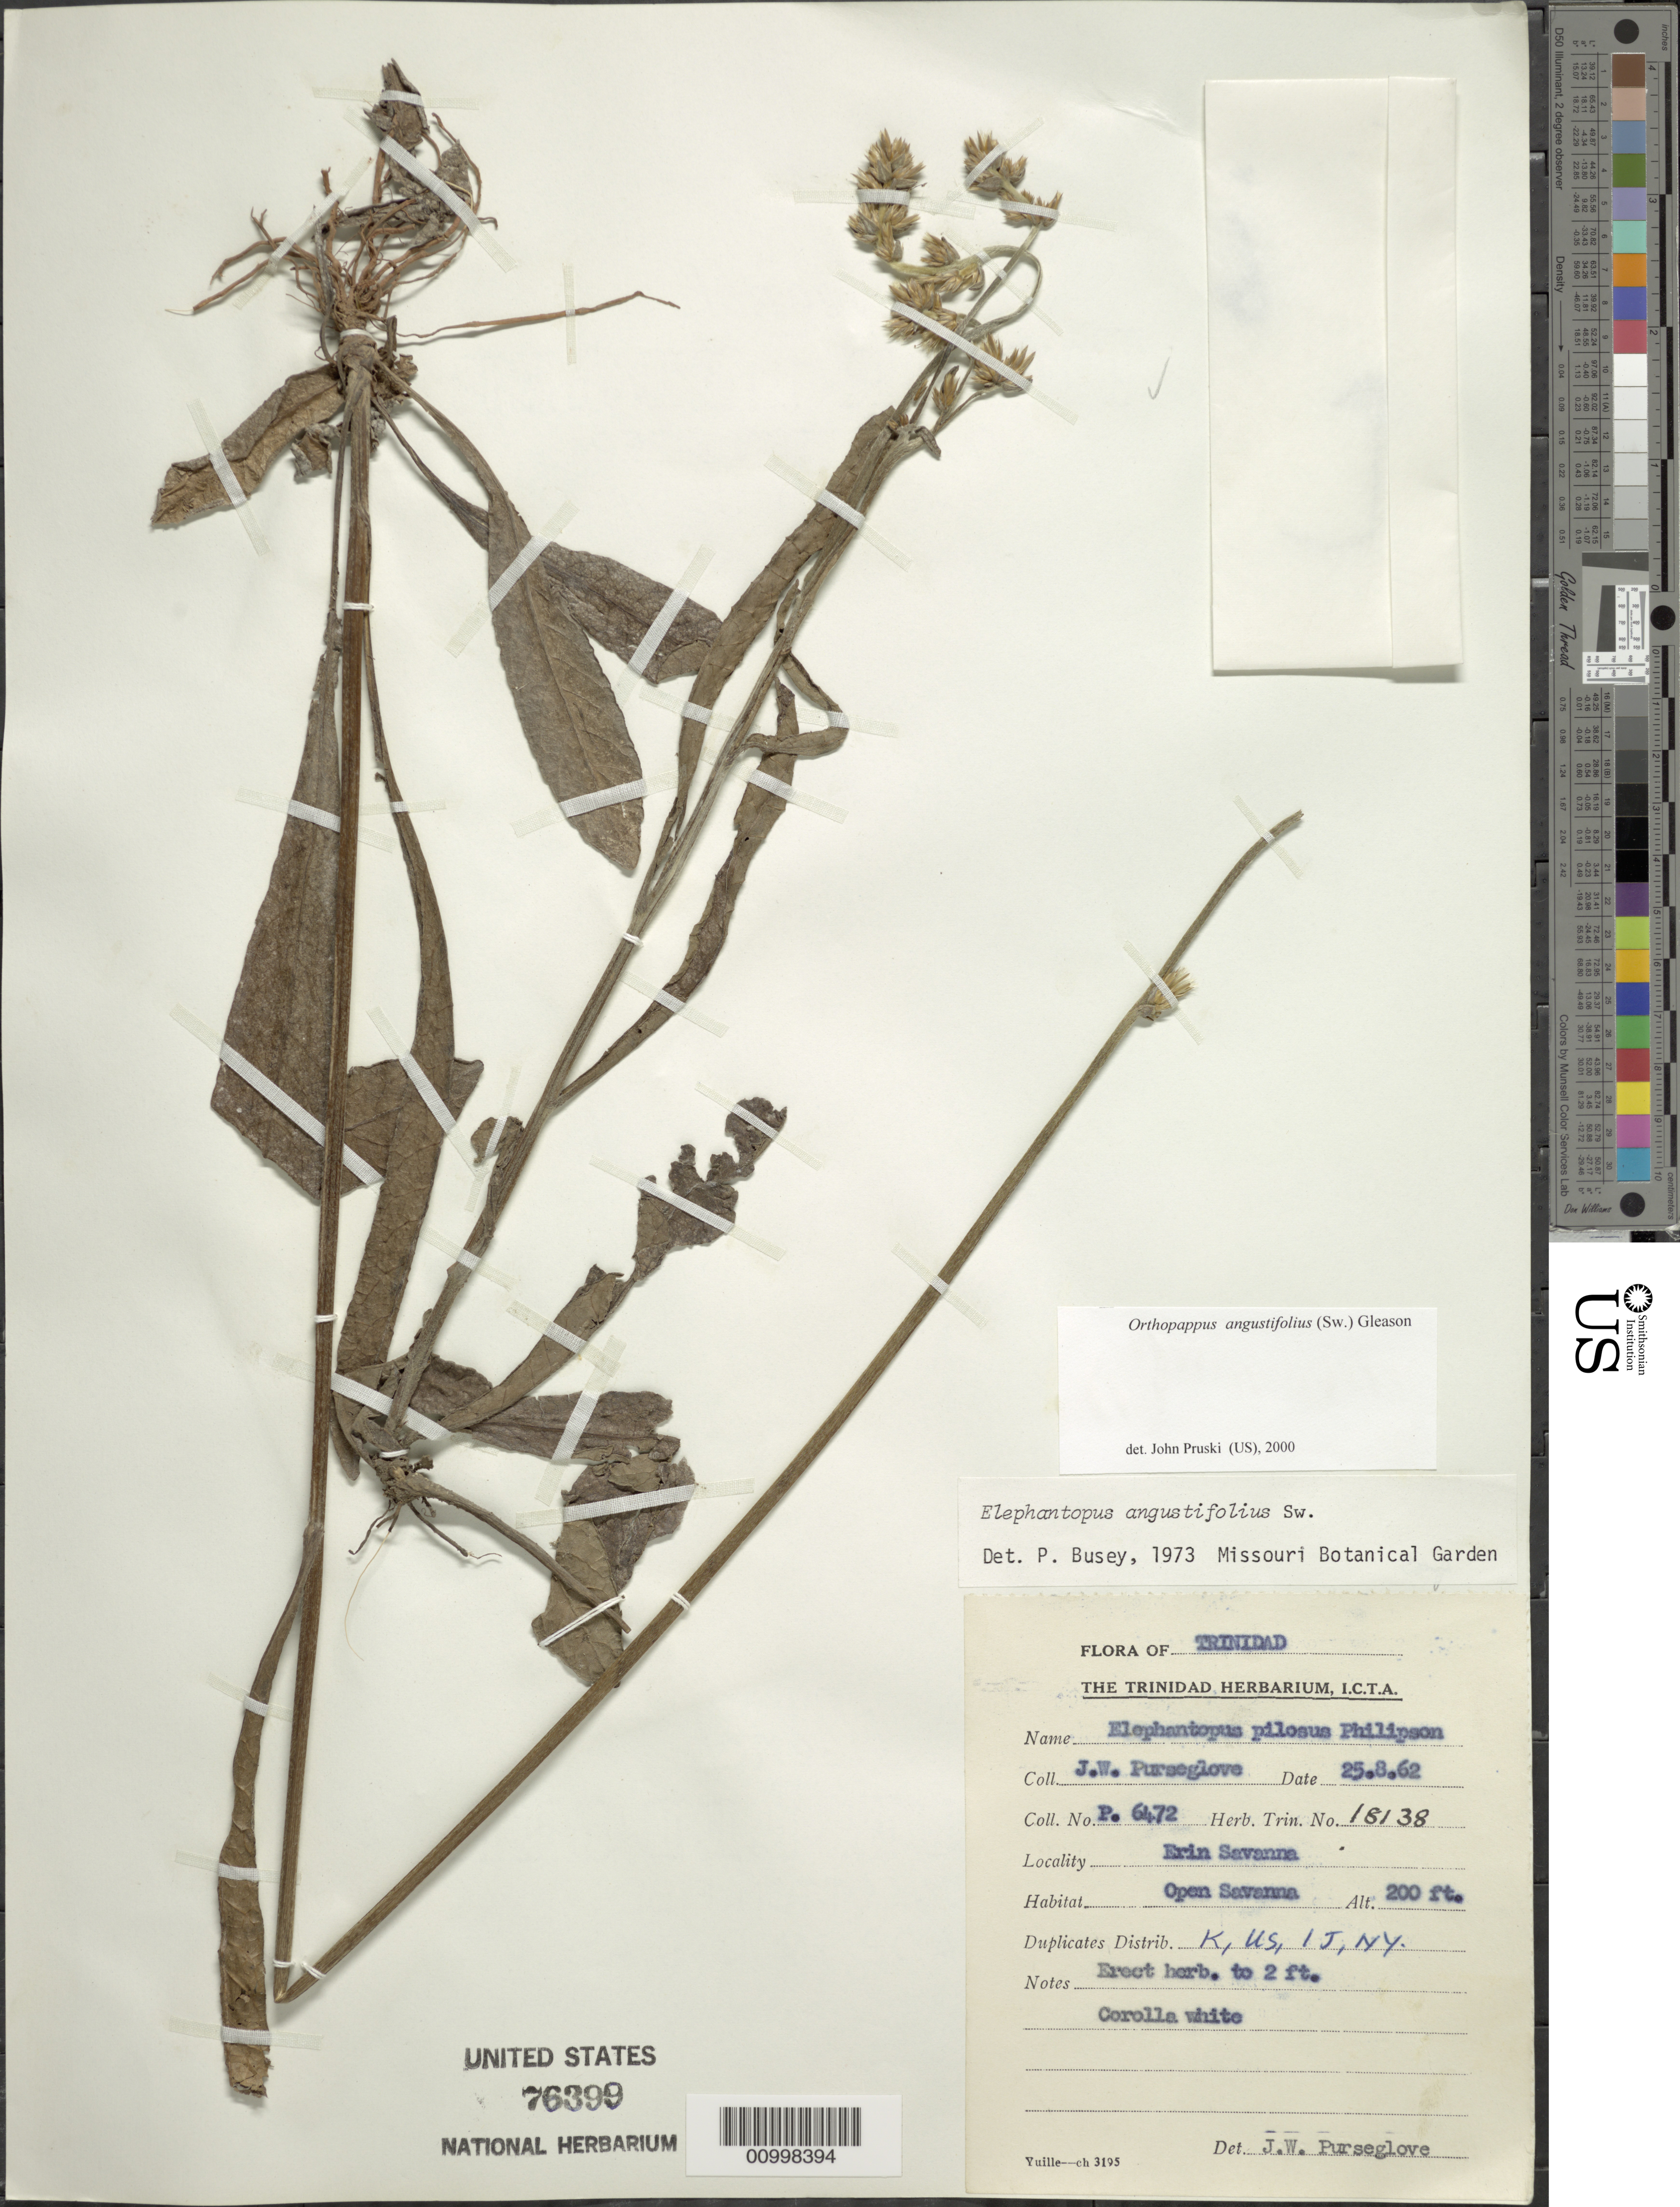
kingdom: Plantae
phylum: Tracheophyta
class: Magnoliopsida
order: Asterales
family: Asteraceae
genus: Orthopappus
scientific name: Orthopappus angustifolius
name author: (Sw.) Gleason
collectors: J. Purseglove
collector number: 6472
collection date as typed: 25 Aug 1962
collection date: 1962-08-25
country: Trinidad and Tobago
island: Trinidad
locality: Erin Savanna.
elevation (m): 61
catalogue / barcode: US 76399